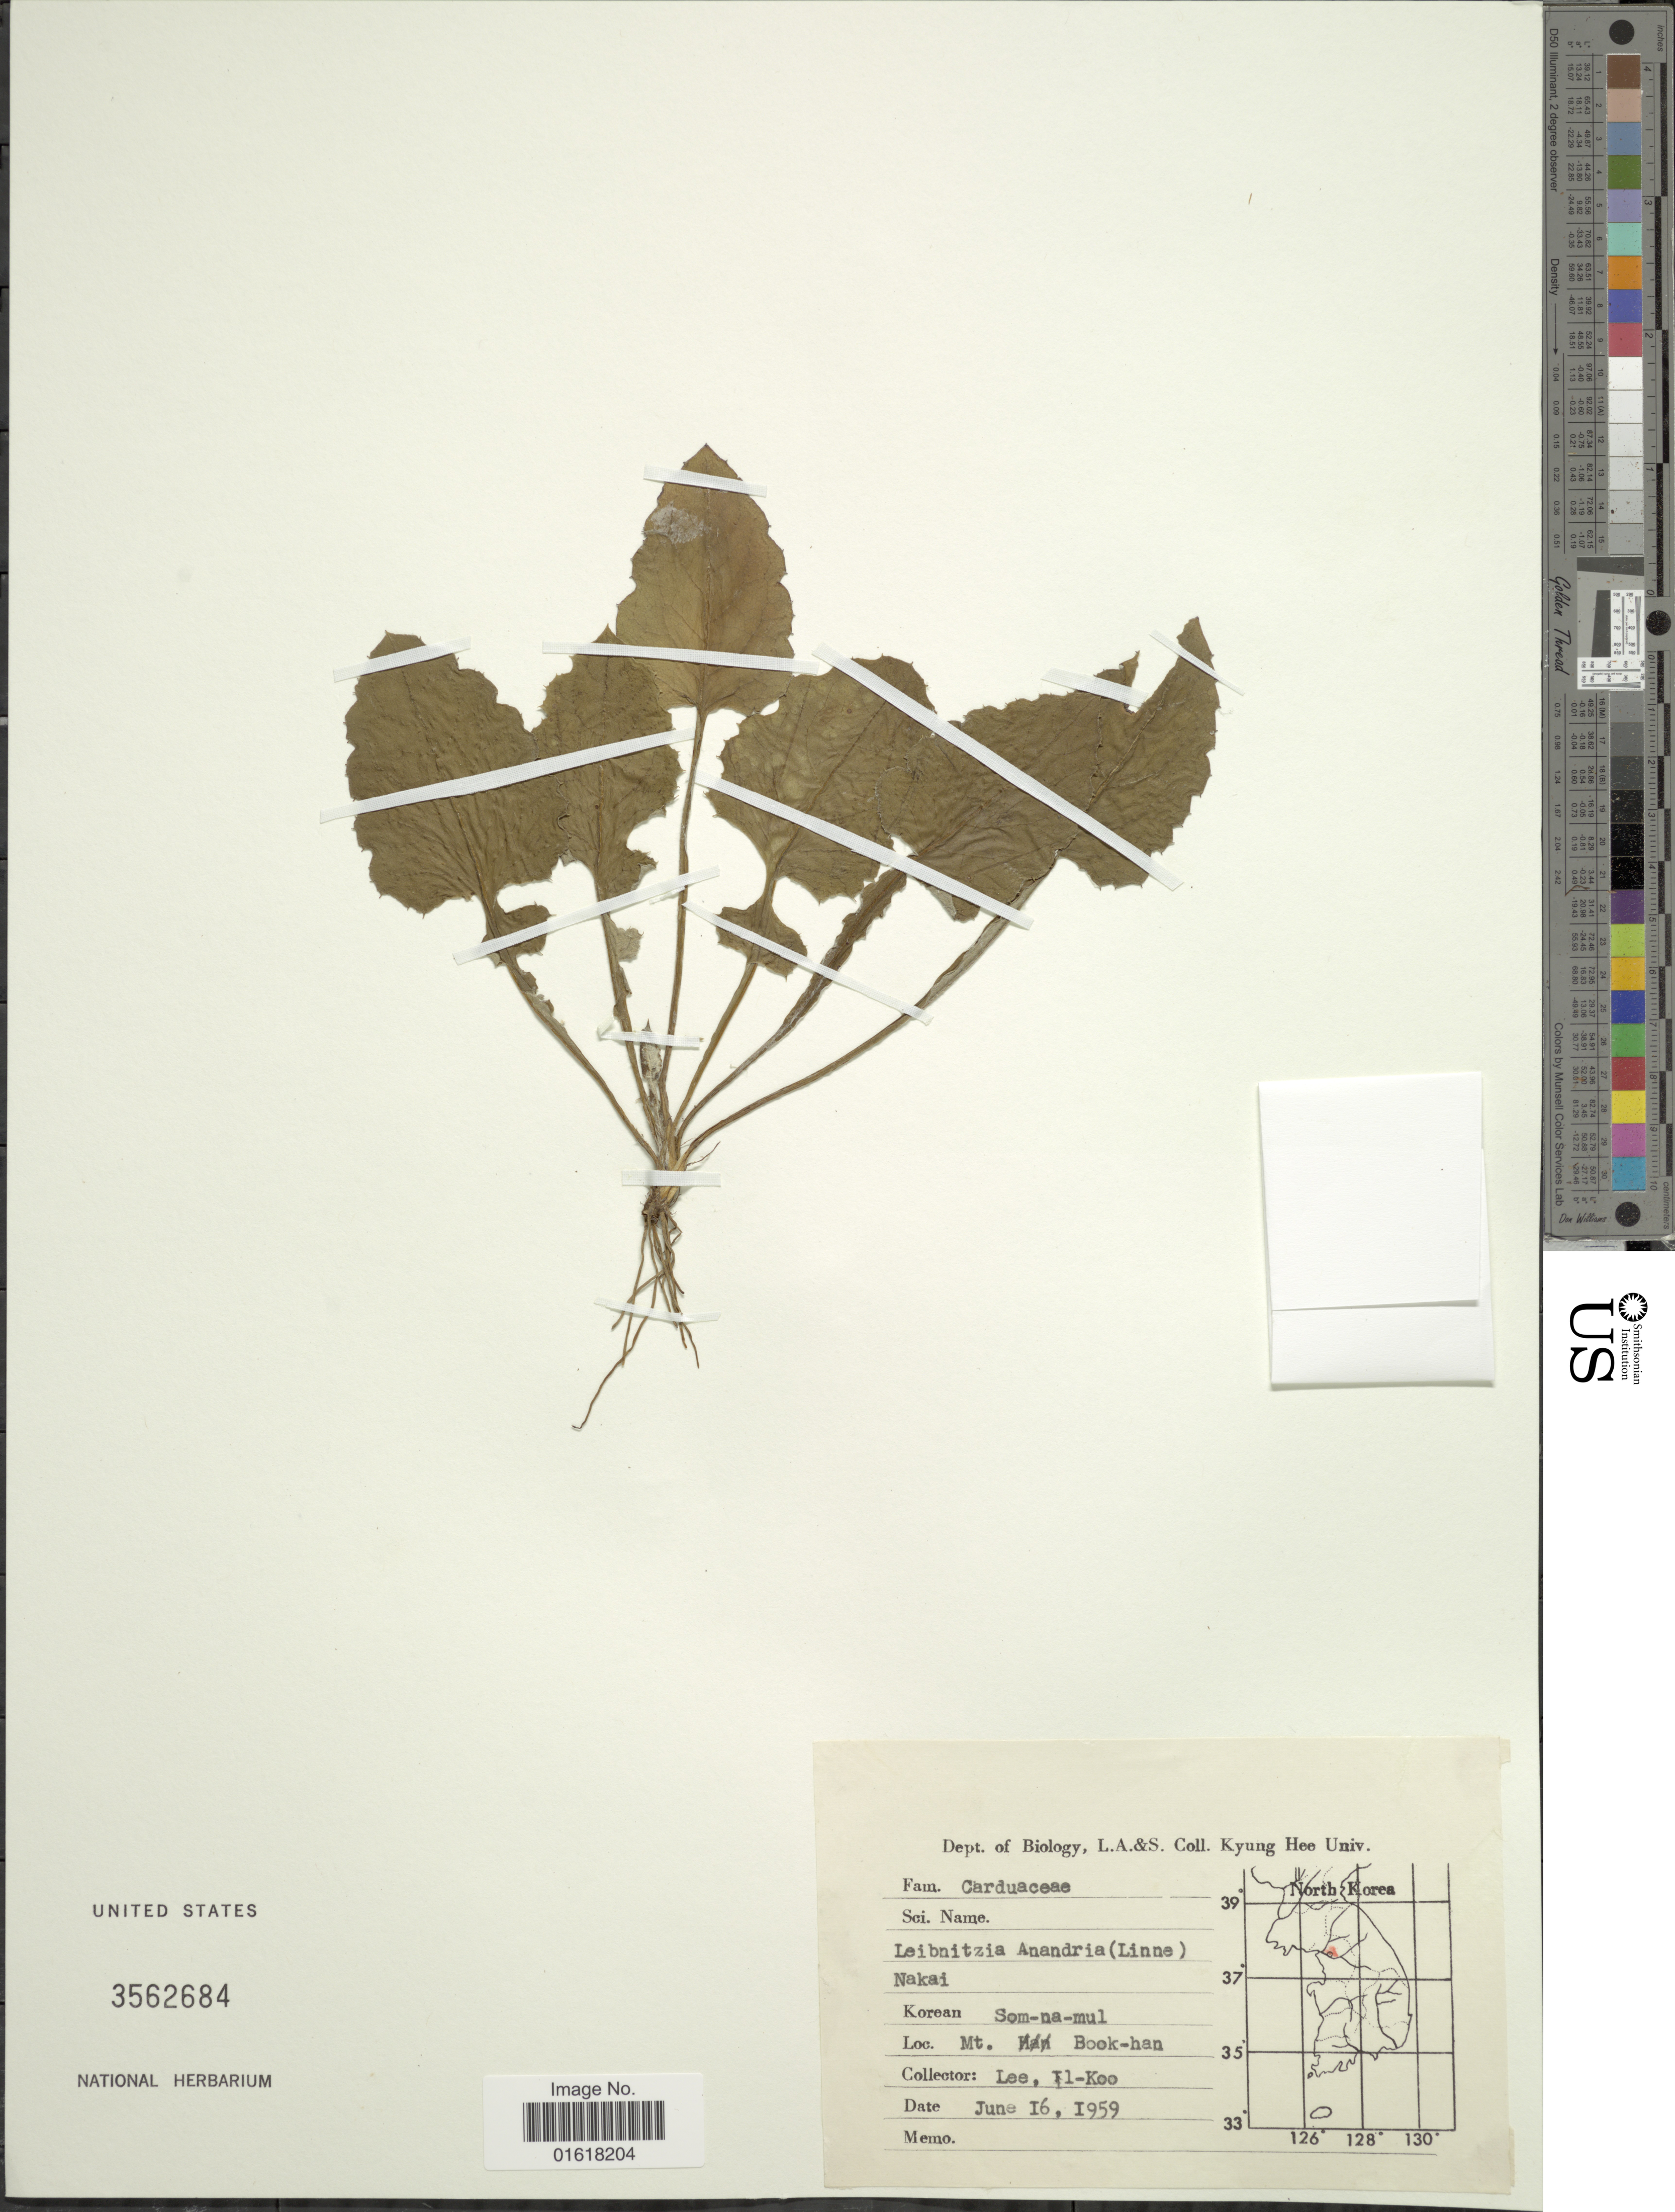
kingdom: Plantae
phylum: Tracheophyta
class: Magnoliopsida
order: Asterales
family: Asteraceae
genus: Leibnitzia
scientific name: Leibnitzia anandria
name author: (L.) Nakai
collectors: I. Lee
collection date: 1959-06-16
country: North Korea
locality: Mt. Book-han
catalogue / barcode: US 3562684